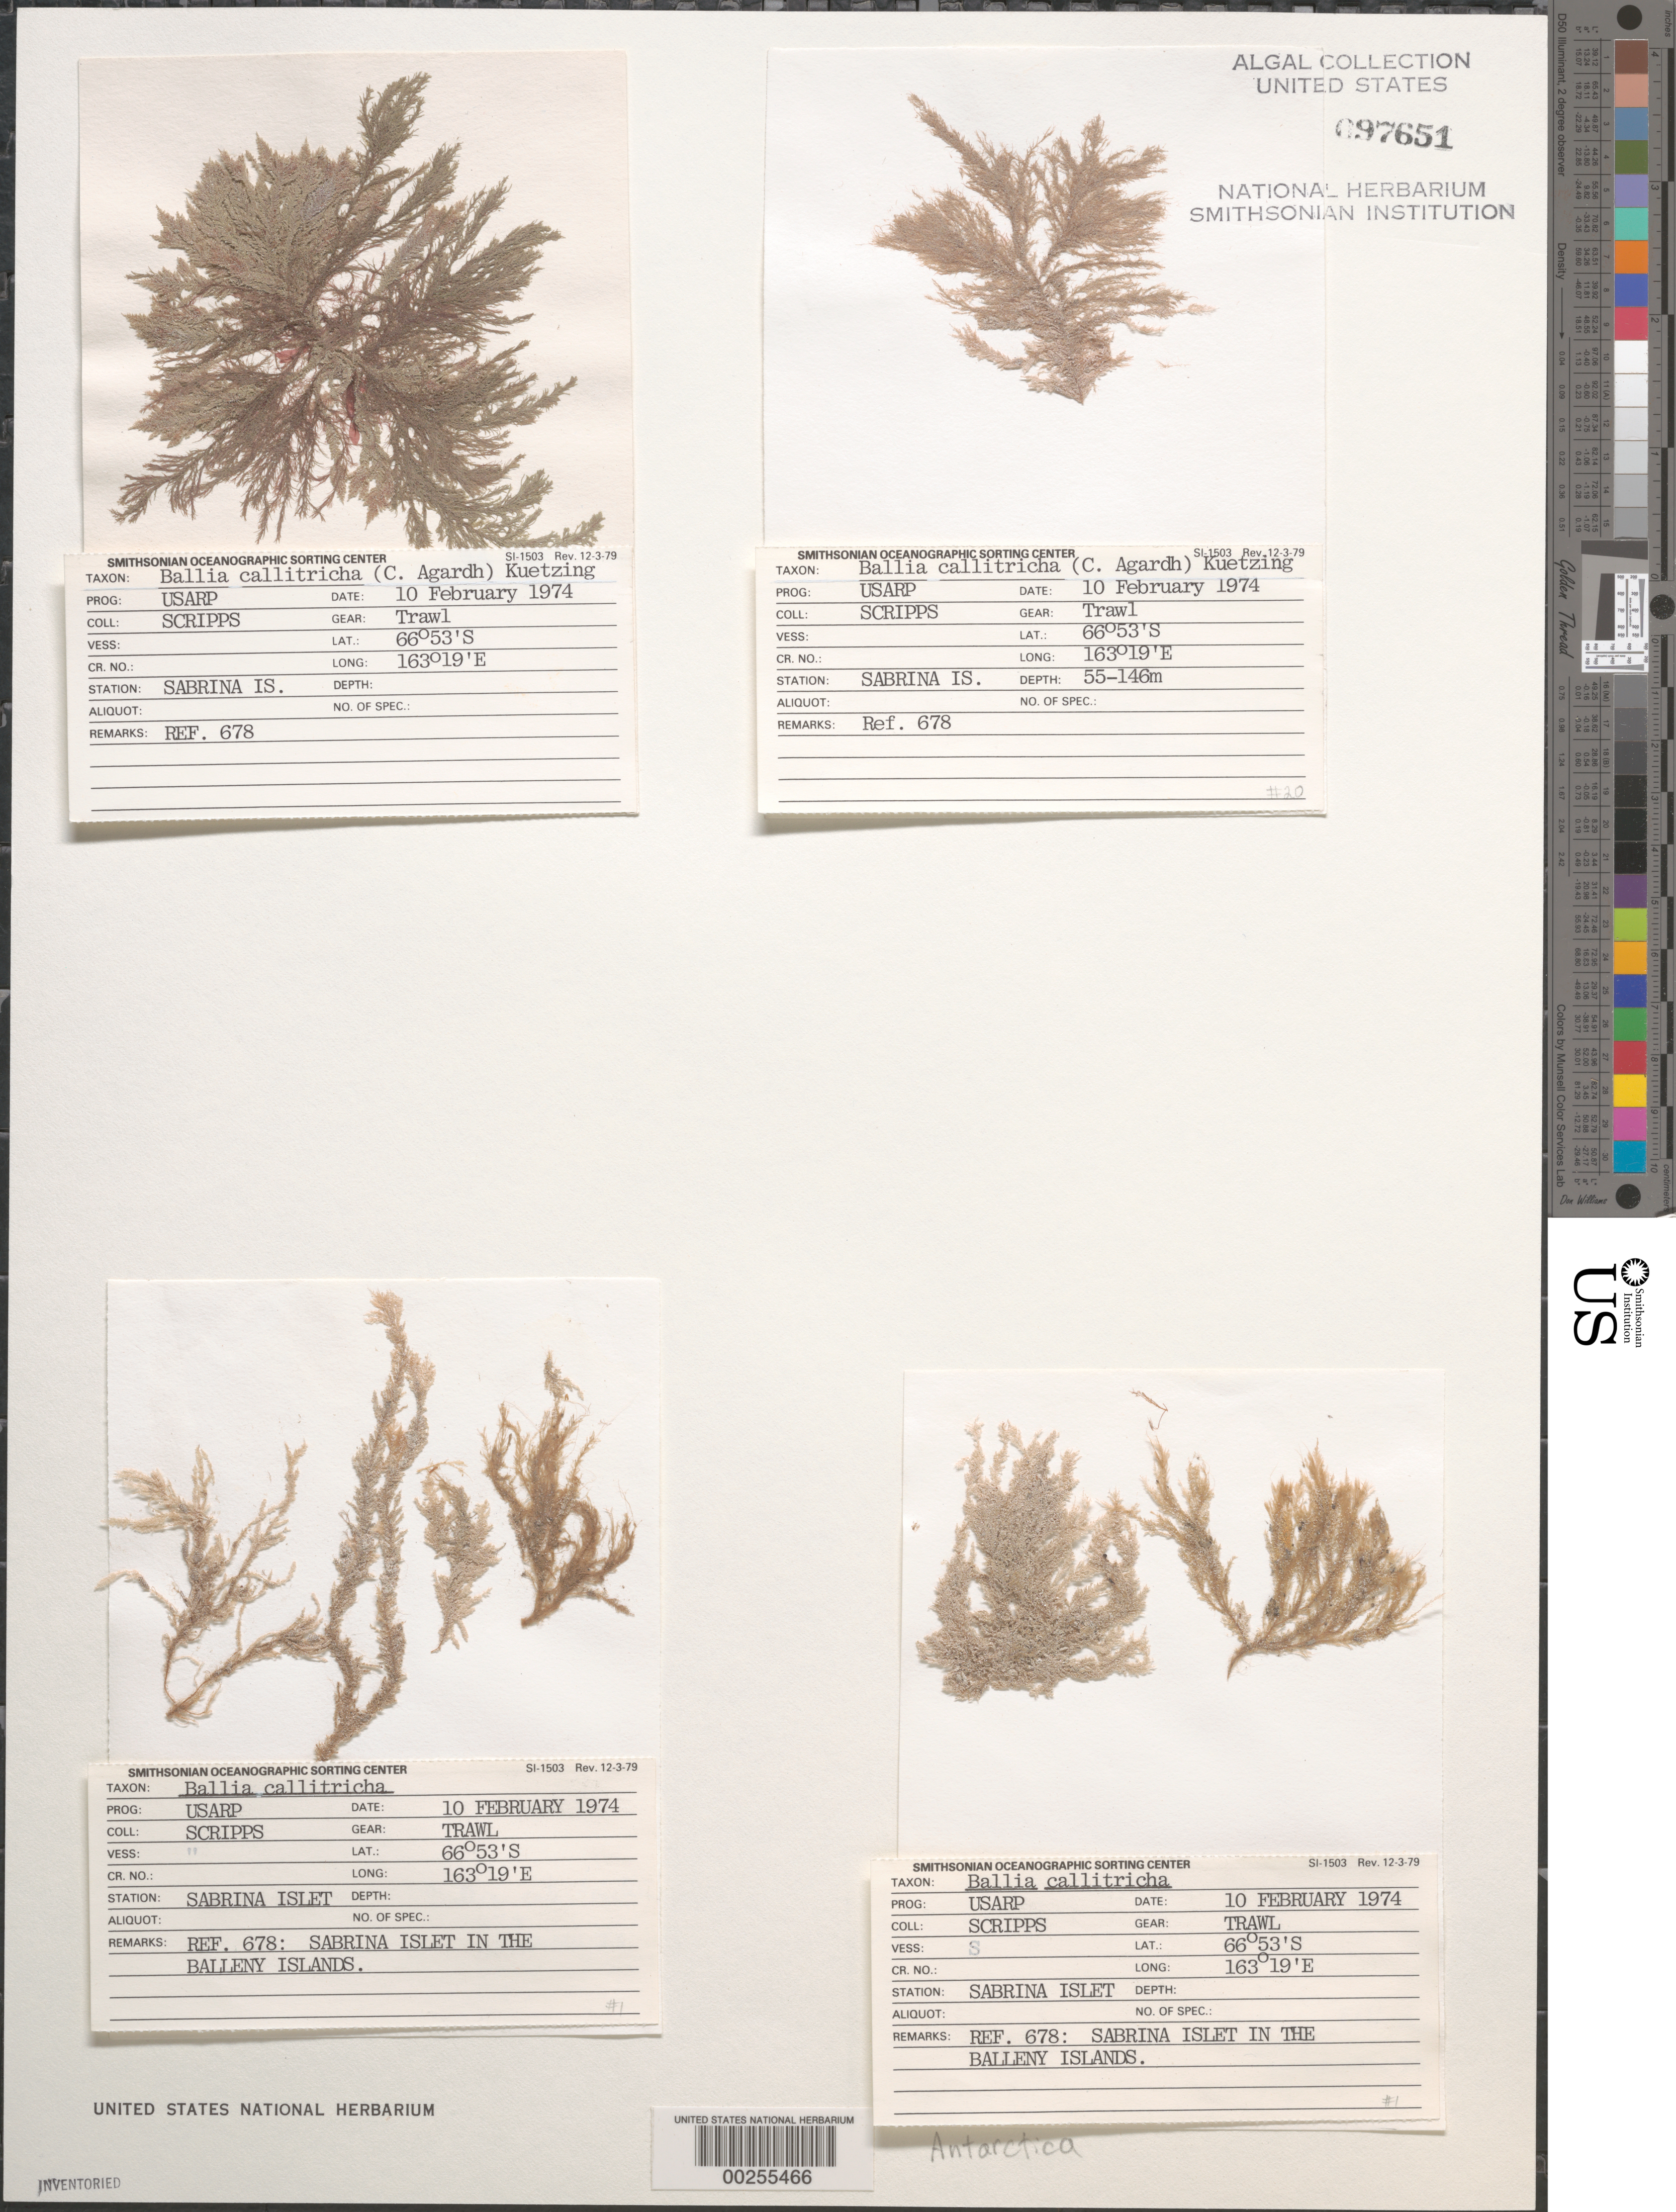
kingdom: Plantae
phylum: Rhodophyta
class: Florideophyceae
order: Balliales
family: Balliaceae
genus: Ballia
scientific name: Ballia callitricha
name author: (C. Agardh) Kützing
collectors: Scripps Institution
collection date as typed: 10 Feb 1974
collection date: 1974-02-10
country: Antarctica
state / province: Ross Dependency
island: Sabrina Islet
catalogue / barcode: US 97651